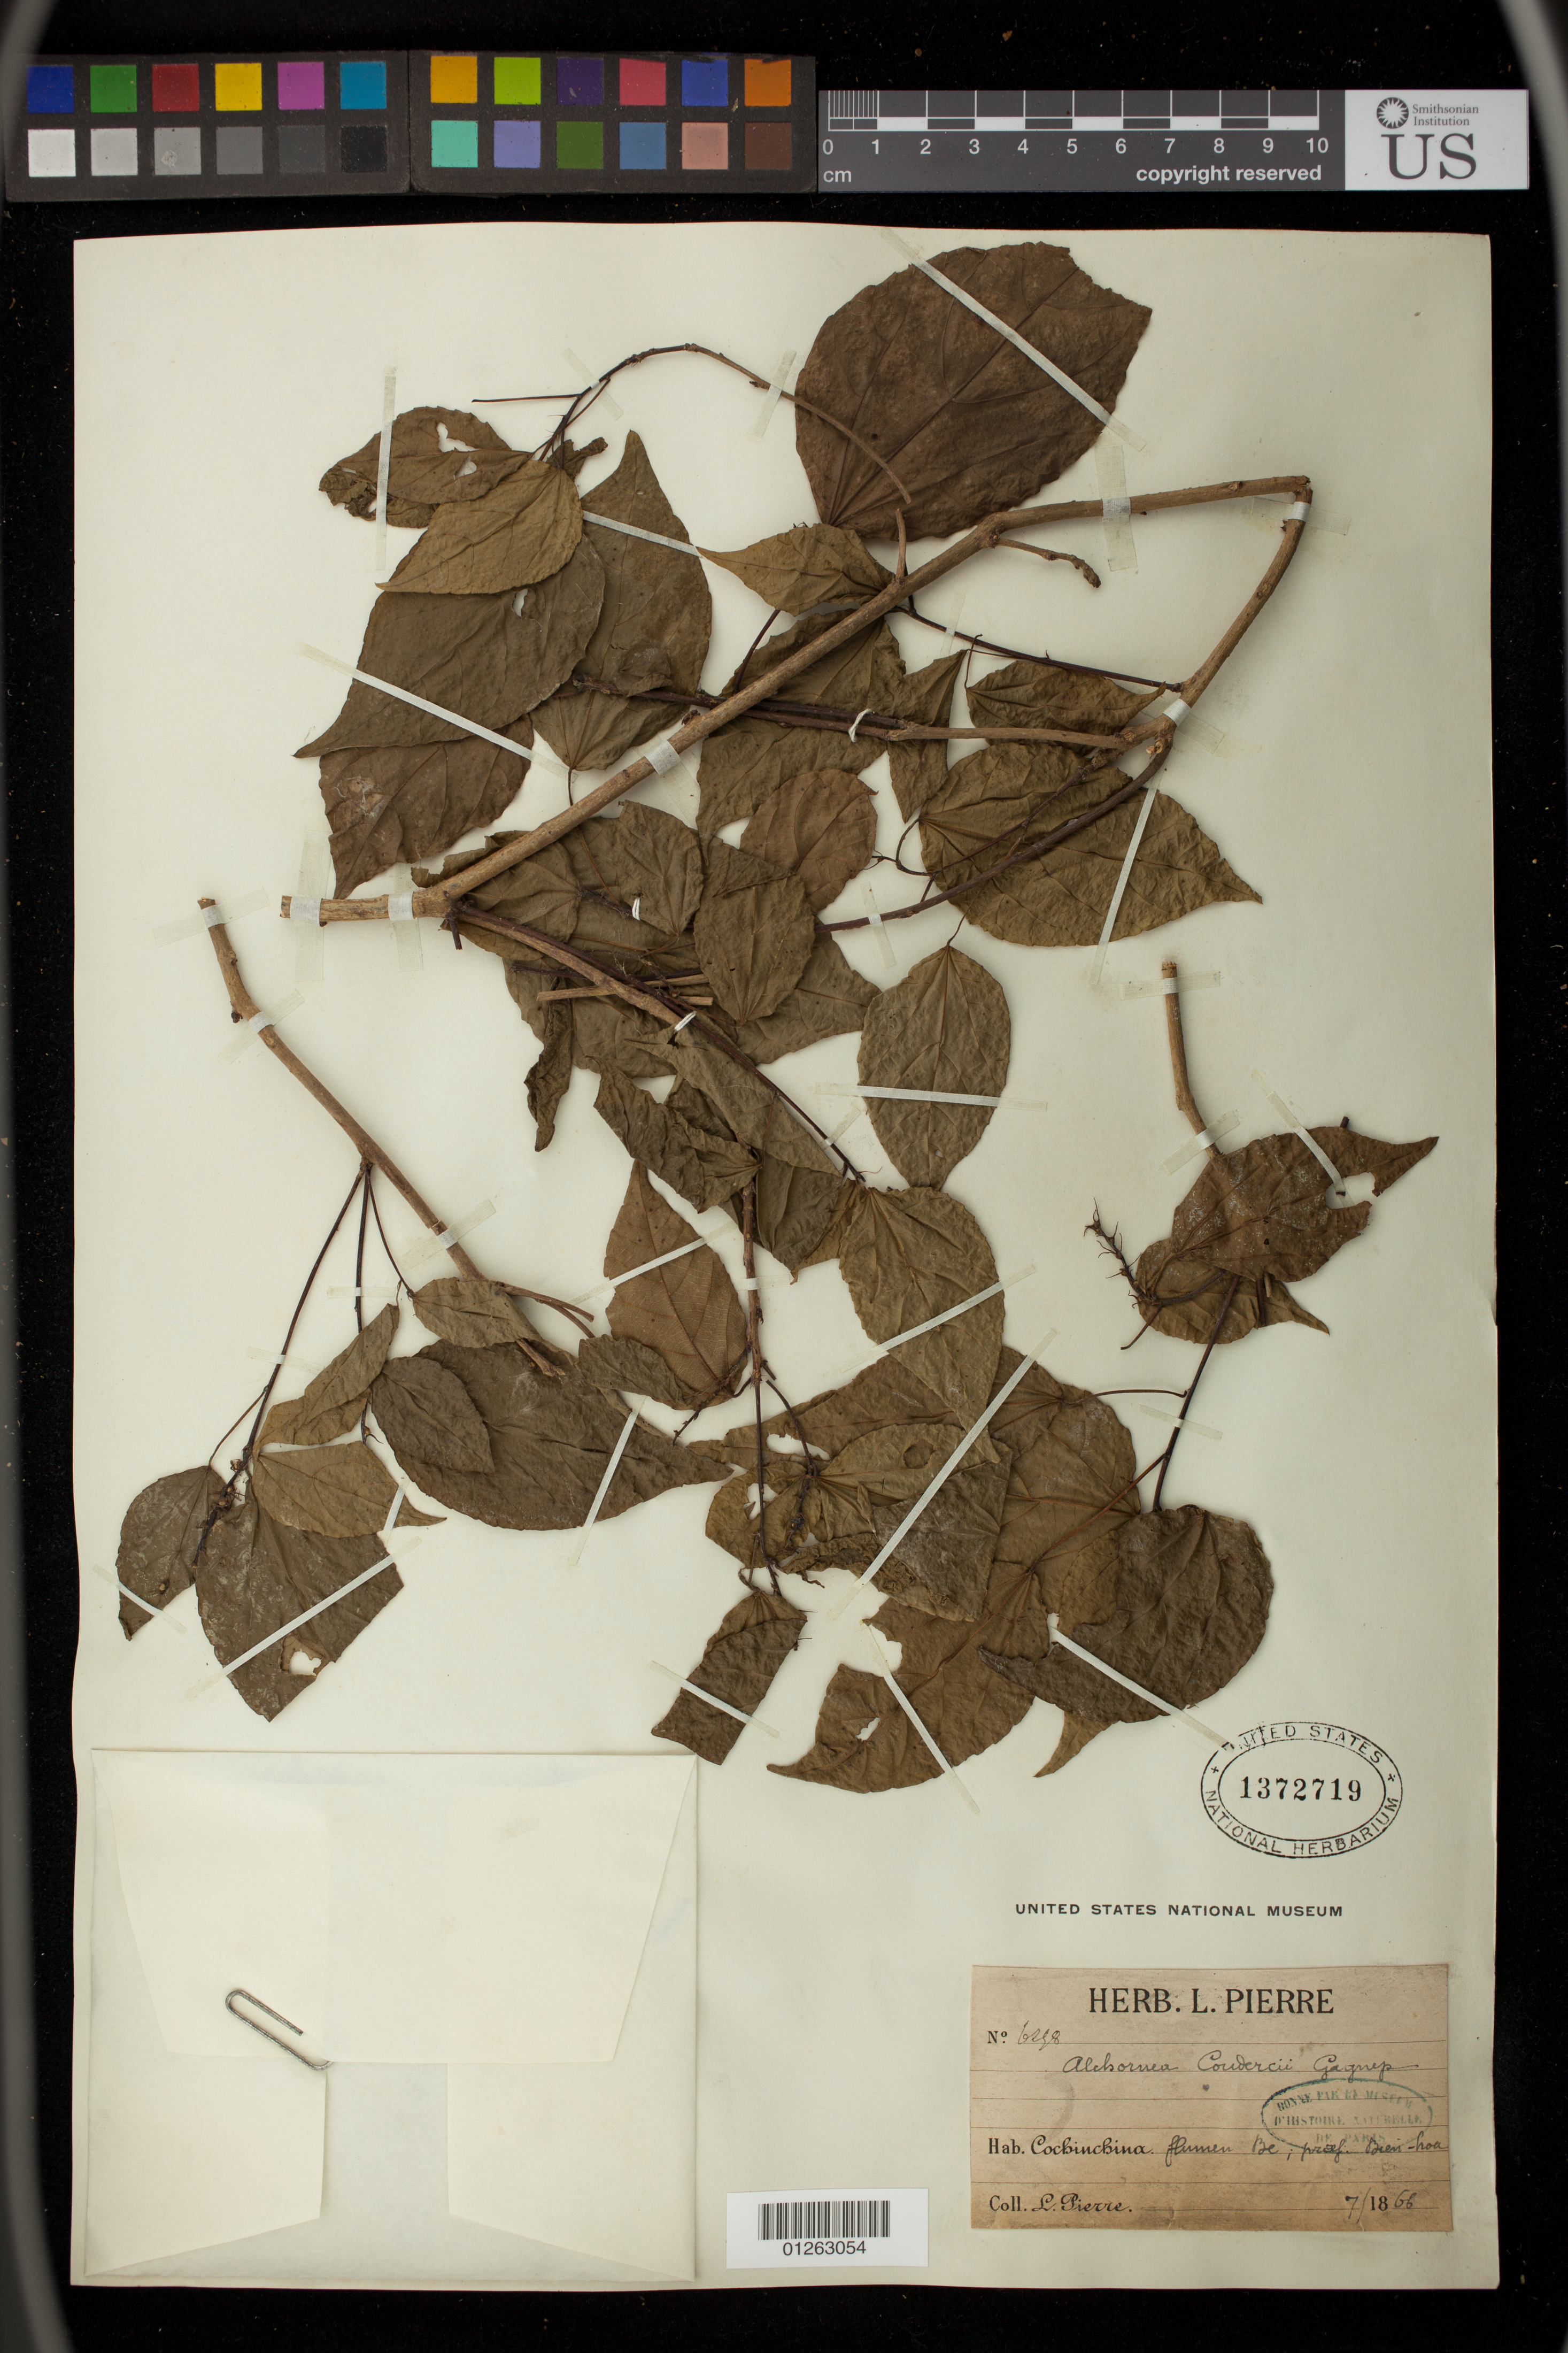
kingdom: Plantae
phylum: Tracheophyta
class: Magnoliopsida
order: Malpighiales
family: Euphorbiaceae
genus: Alchornea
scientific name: Alchornea sp.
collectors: L. Pierre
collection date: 1866-07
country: Vietnam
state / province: Dong Nai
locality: Cochinchina, Bien-hoa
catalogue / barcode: US 1372719